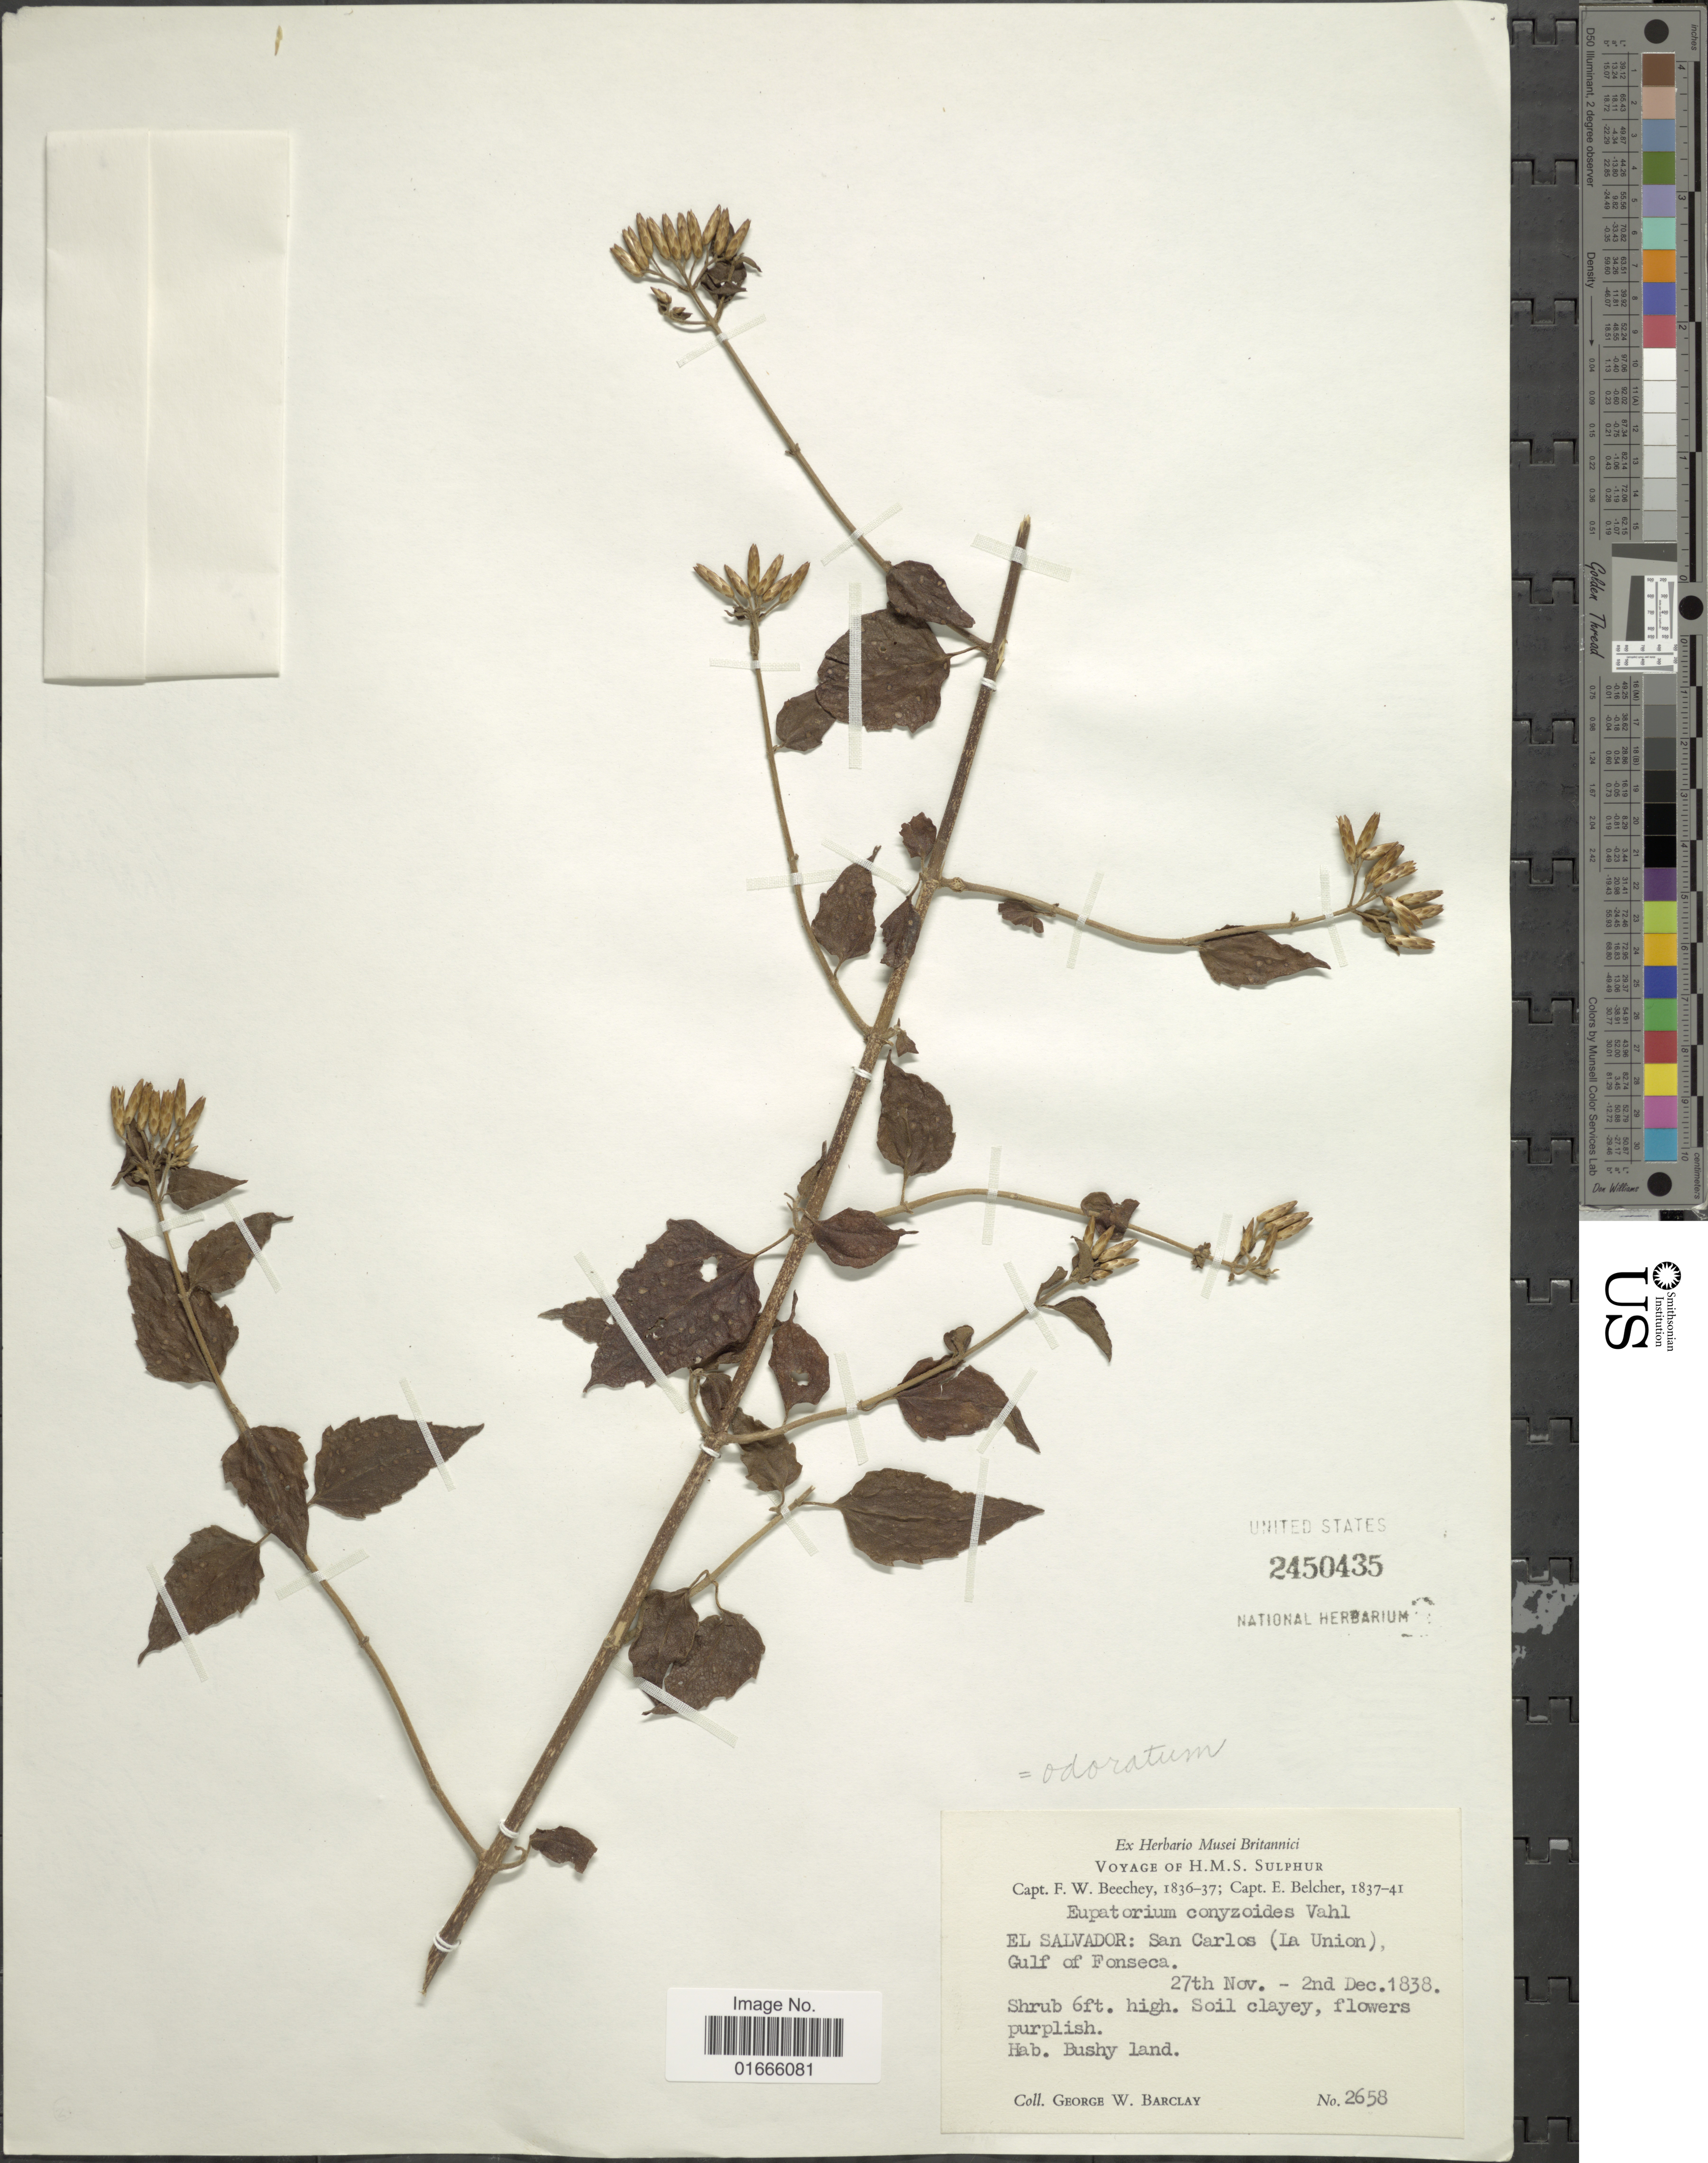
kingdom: Plantae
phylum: Tracheophyta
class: Magnoliopsida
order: Asterales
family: Asteraceae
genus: Chromolaena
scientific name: Chromolaena odorata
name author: (L.) R.M. King & H. Rob.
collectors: G. W. Barclay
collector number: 2658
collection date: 1838-11-27/1838-12-02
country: El Salvador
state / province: La Union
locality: El Salvador: San Carlos (La Union) Gulf of Fonseca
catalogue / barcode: US 2450435